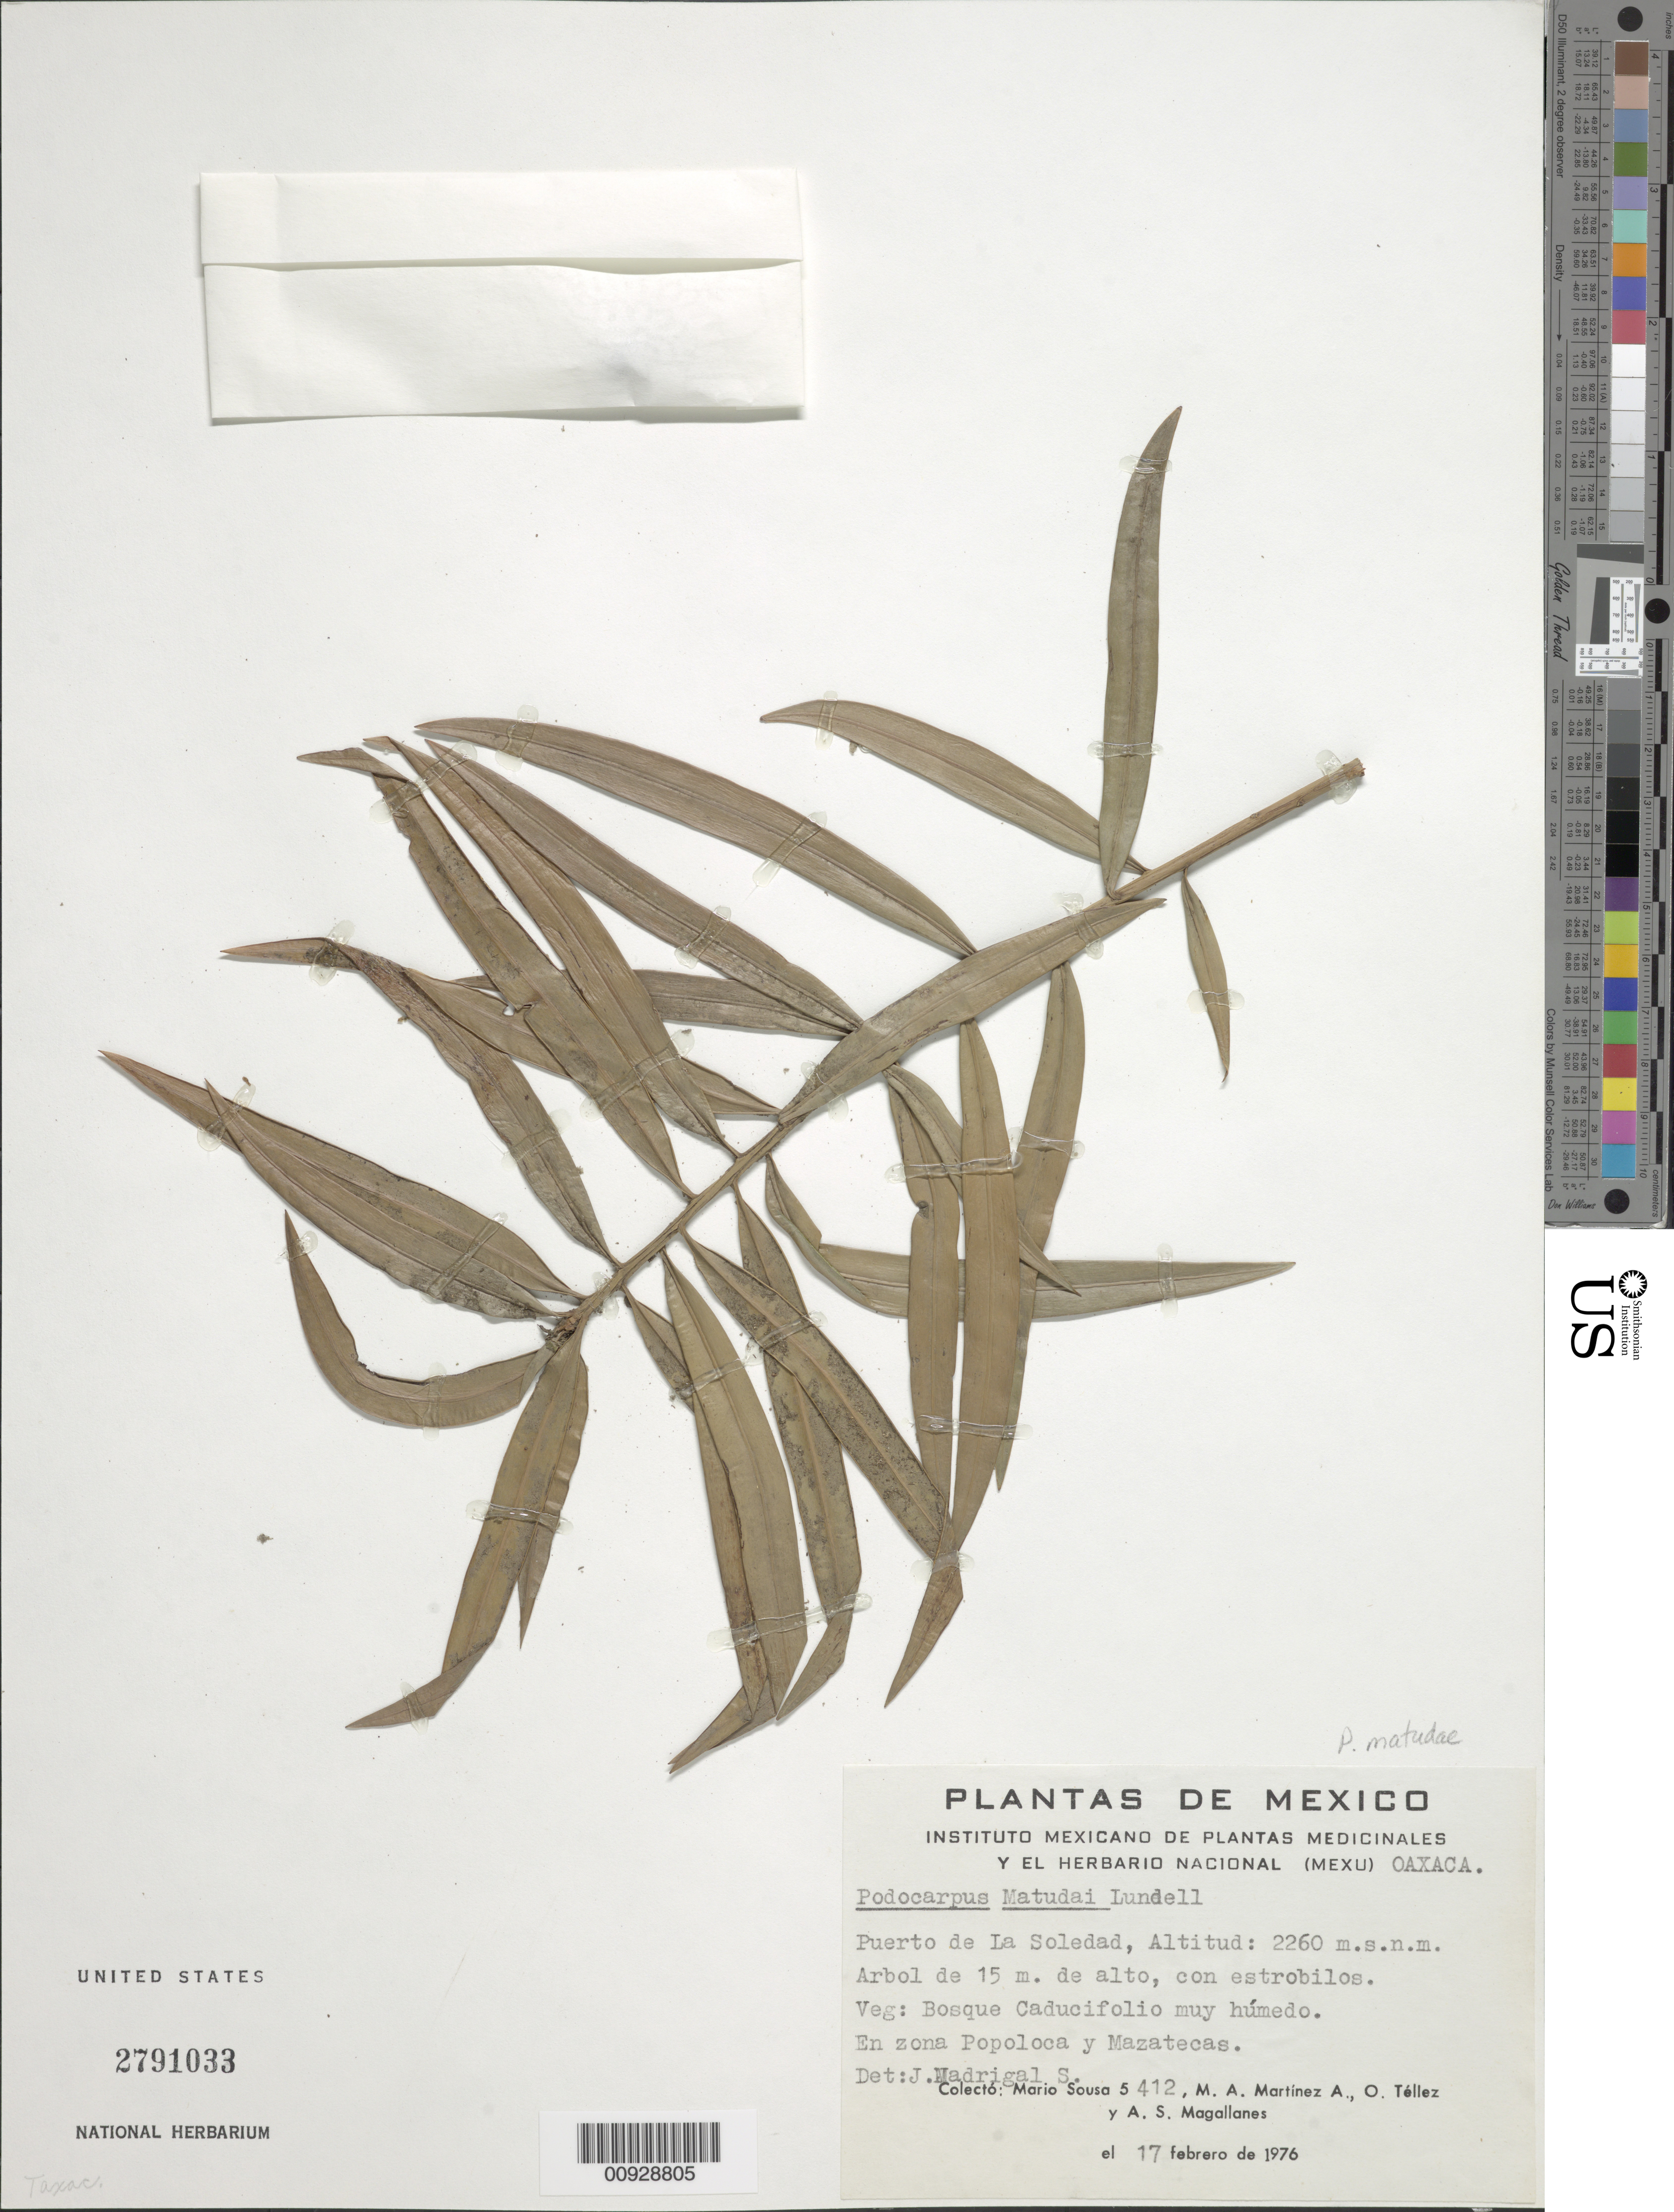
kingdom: Plantae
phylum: Tracheophyta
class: Pinopsida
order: Pinales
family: Podocarpaceae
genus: Podocarpus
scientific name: Podocarpus matudae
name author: Lundell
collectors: M. Sousa S., M. A. Martínez Alfaro, O. Téllez V. & A. Magallanes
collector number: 5412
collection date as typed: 17 Feb 1976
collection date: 1976-02-17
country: Mexico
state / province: Oaxaca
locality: Puerto de La Soledad. En zona Popoloca y Mazatecas.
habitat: Bosque Caducifolio muy húmedo.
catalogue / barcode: US 2791033